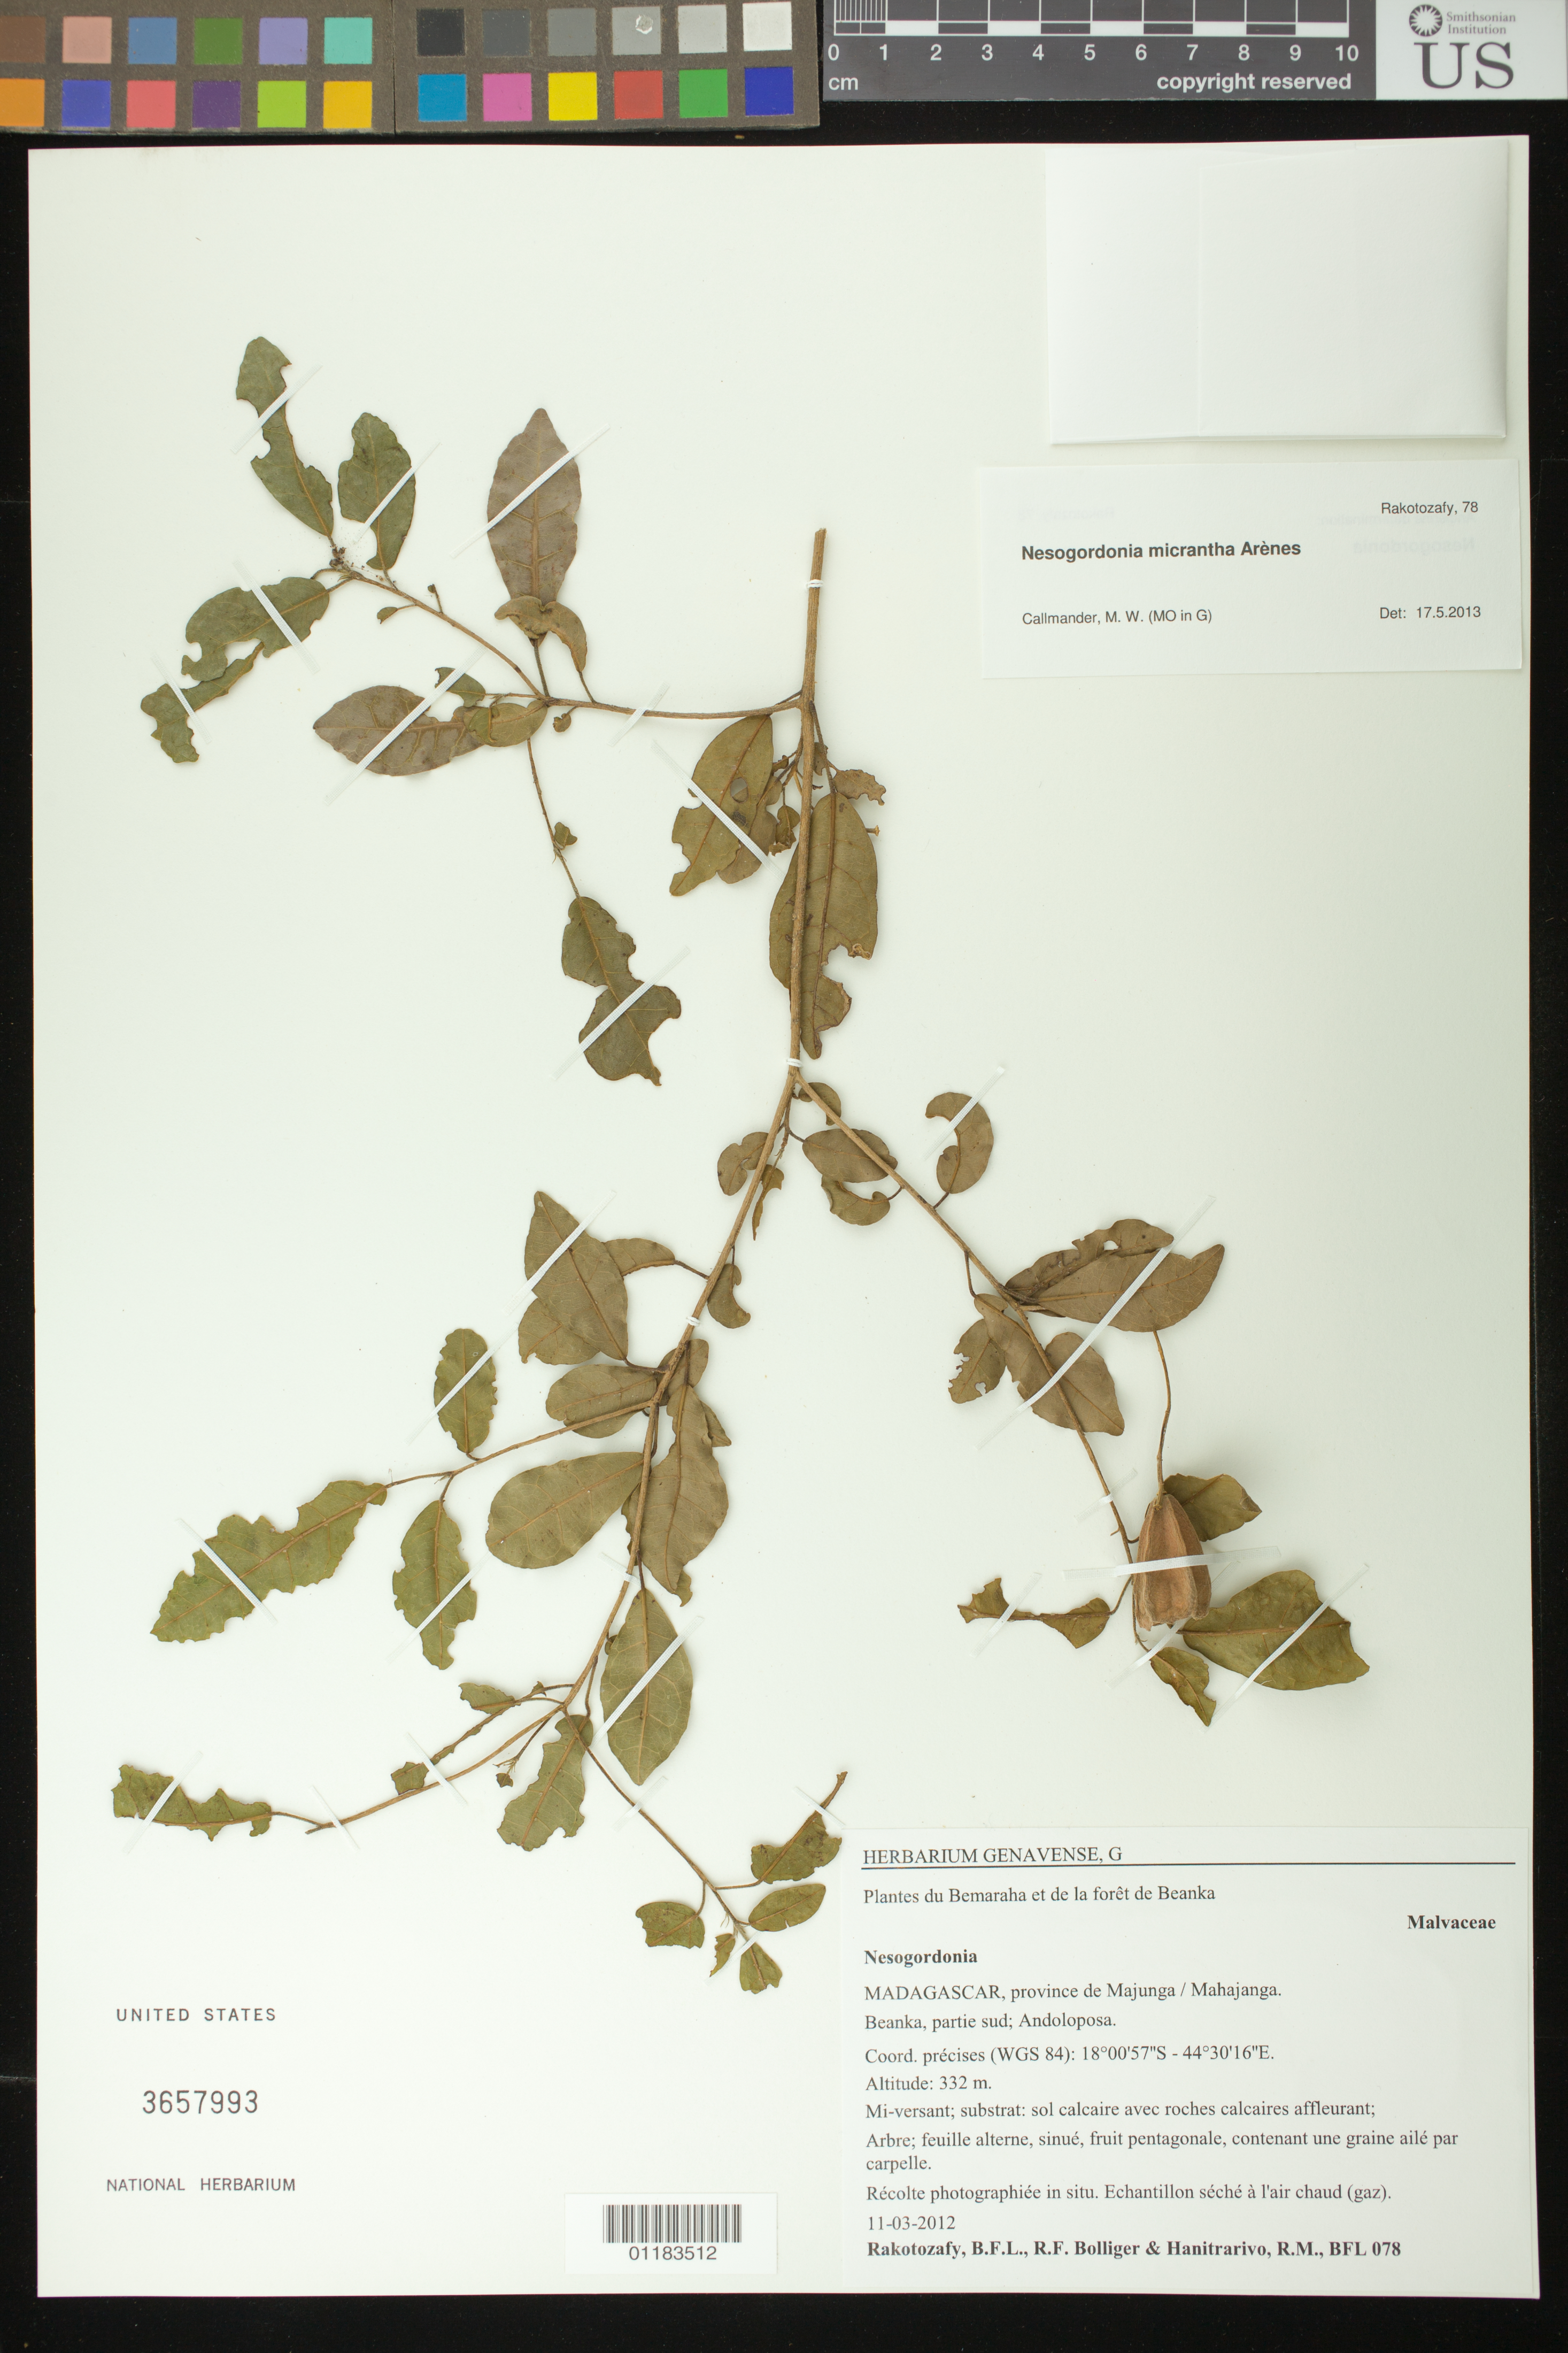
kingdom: Plantae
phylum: Tracheophyta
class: Magnoliopsida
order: Malvales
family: Malvaceae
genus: Nesogordonia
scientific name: Nesogordonia micrantha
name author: Arènes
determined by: Callmander, Martin W.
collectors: B. Rakotozafy, R. Bolliger & R. Hanitrarivo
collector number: BFL 078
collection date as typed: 11-03-2012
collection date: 2012-03-11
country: Madagascar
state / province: Melaky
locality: partie sud; Andoloposa. Beanka.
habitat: mi-versant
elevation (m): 332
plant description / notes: Recolte photograhiee in situ. Echantillon seche a l'air chaud (gaz).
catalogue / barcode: US 3657993